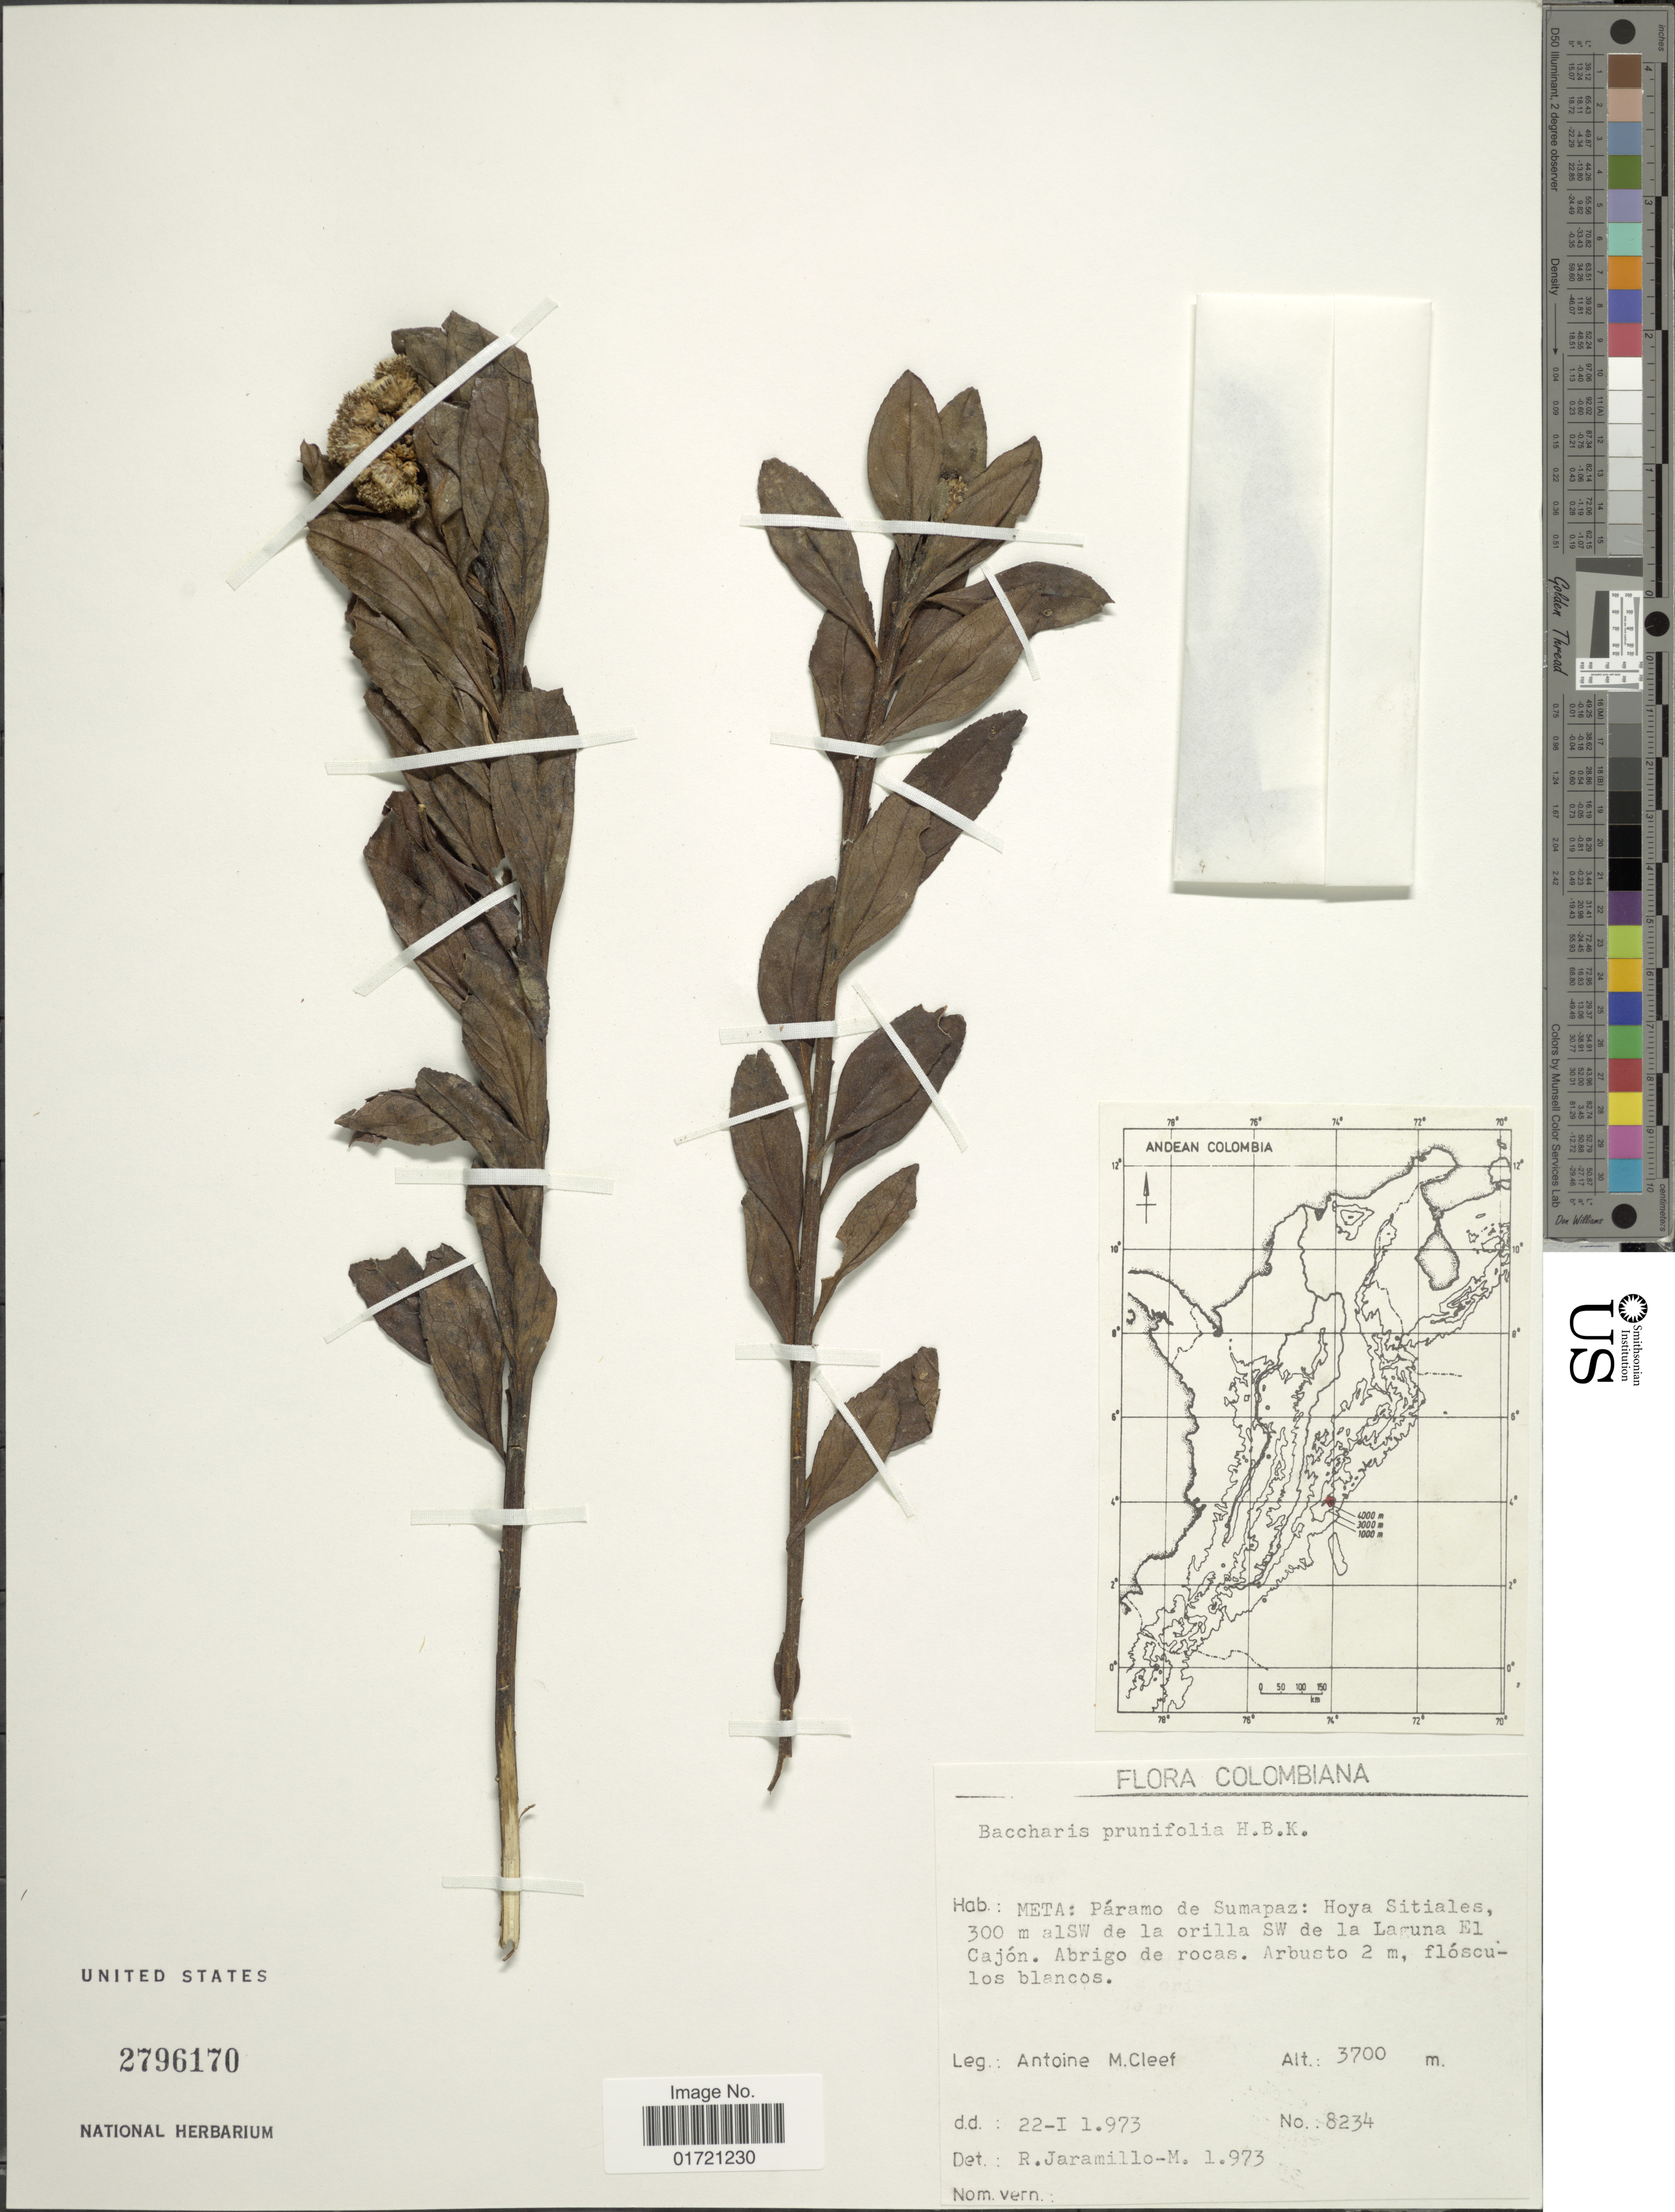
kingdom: Plantae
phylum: Tracheophyta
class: Magnoliopsida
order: Asterales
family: Asteraceae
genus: Baccharis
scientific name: Baccharis prunifolia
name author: Kunth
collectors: A. M. Cleef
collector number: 8234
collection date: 1973-01-22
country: Colombia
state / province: Meta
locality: Meta: Páramo de Sumapaz: Hoya Sitiales, 300 m al SW de la orilla SW de la Laguna El Cajón. Abrigo de rocas.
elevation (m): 3700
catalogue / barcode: US 2796170